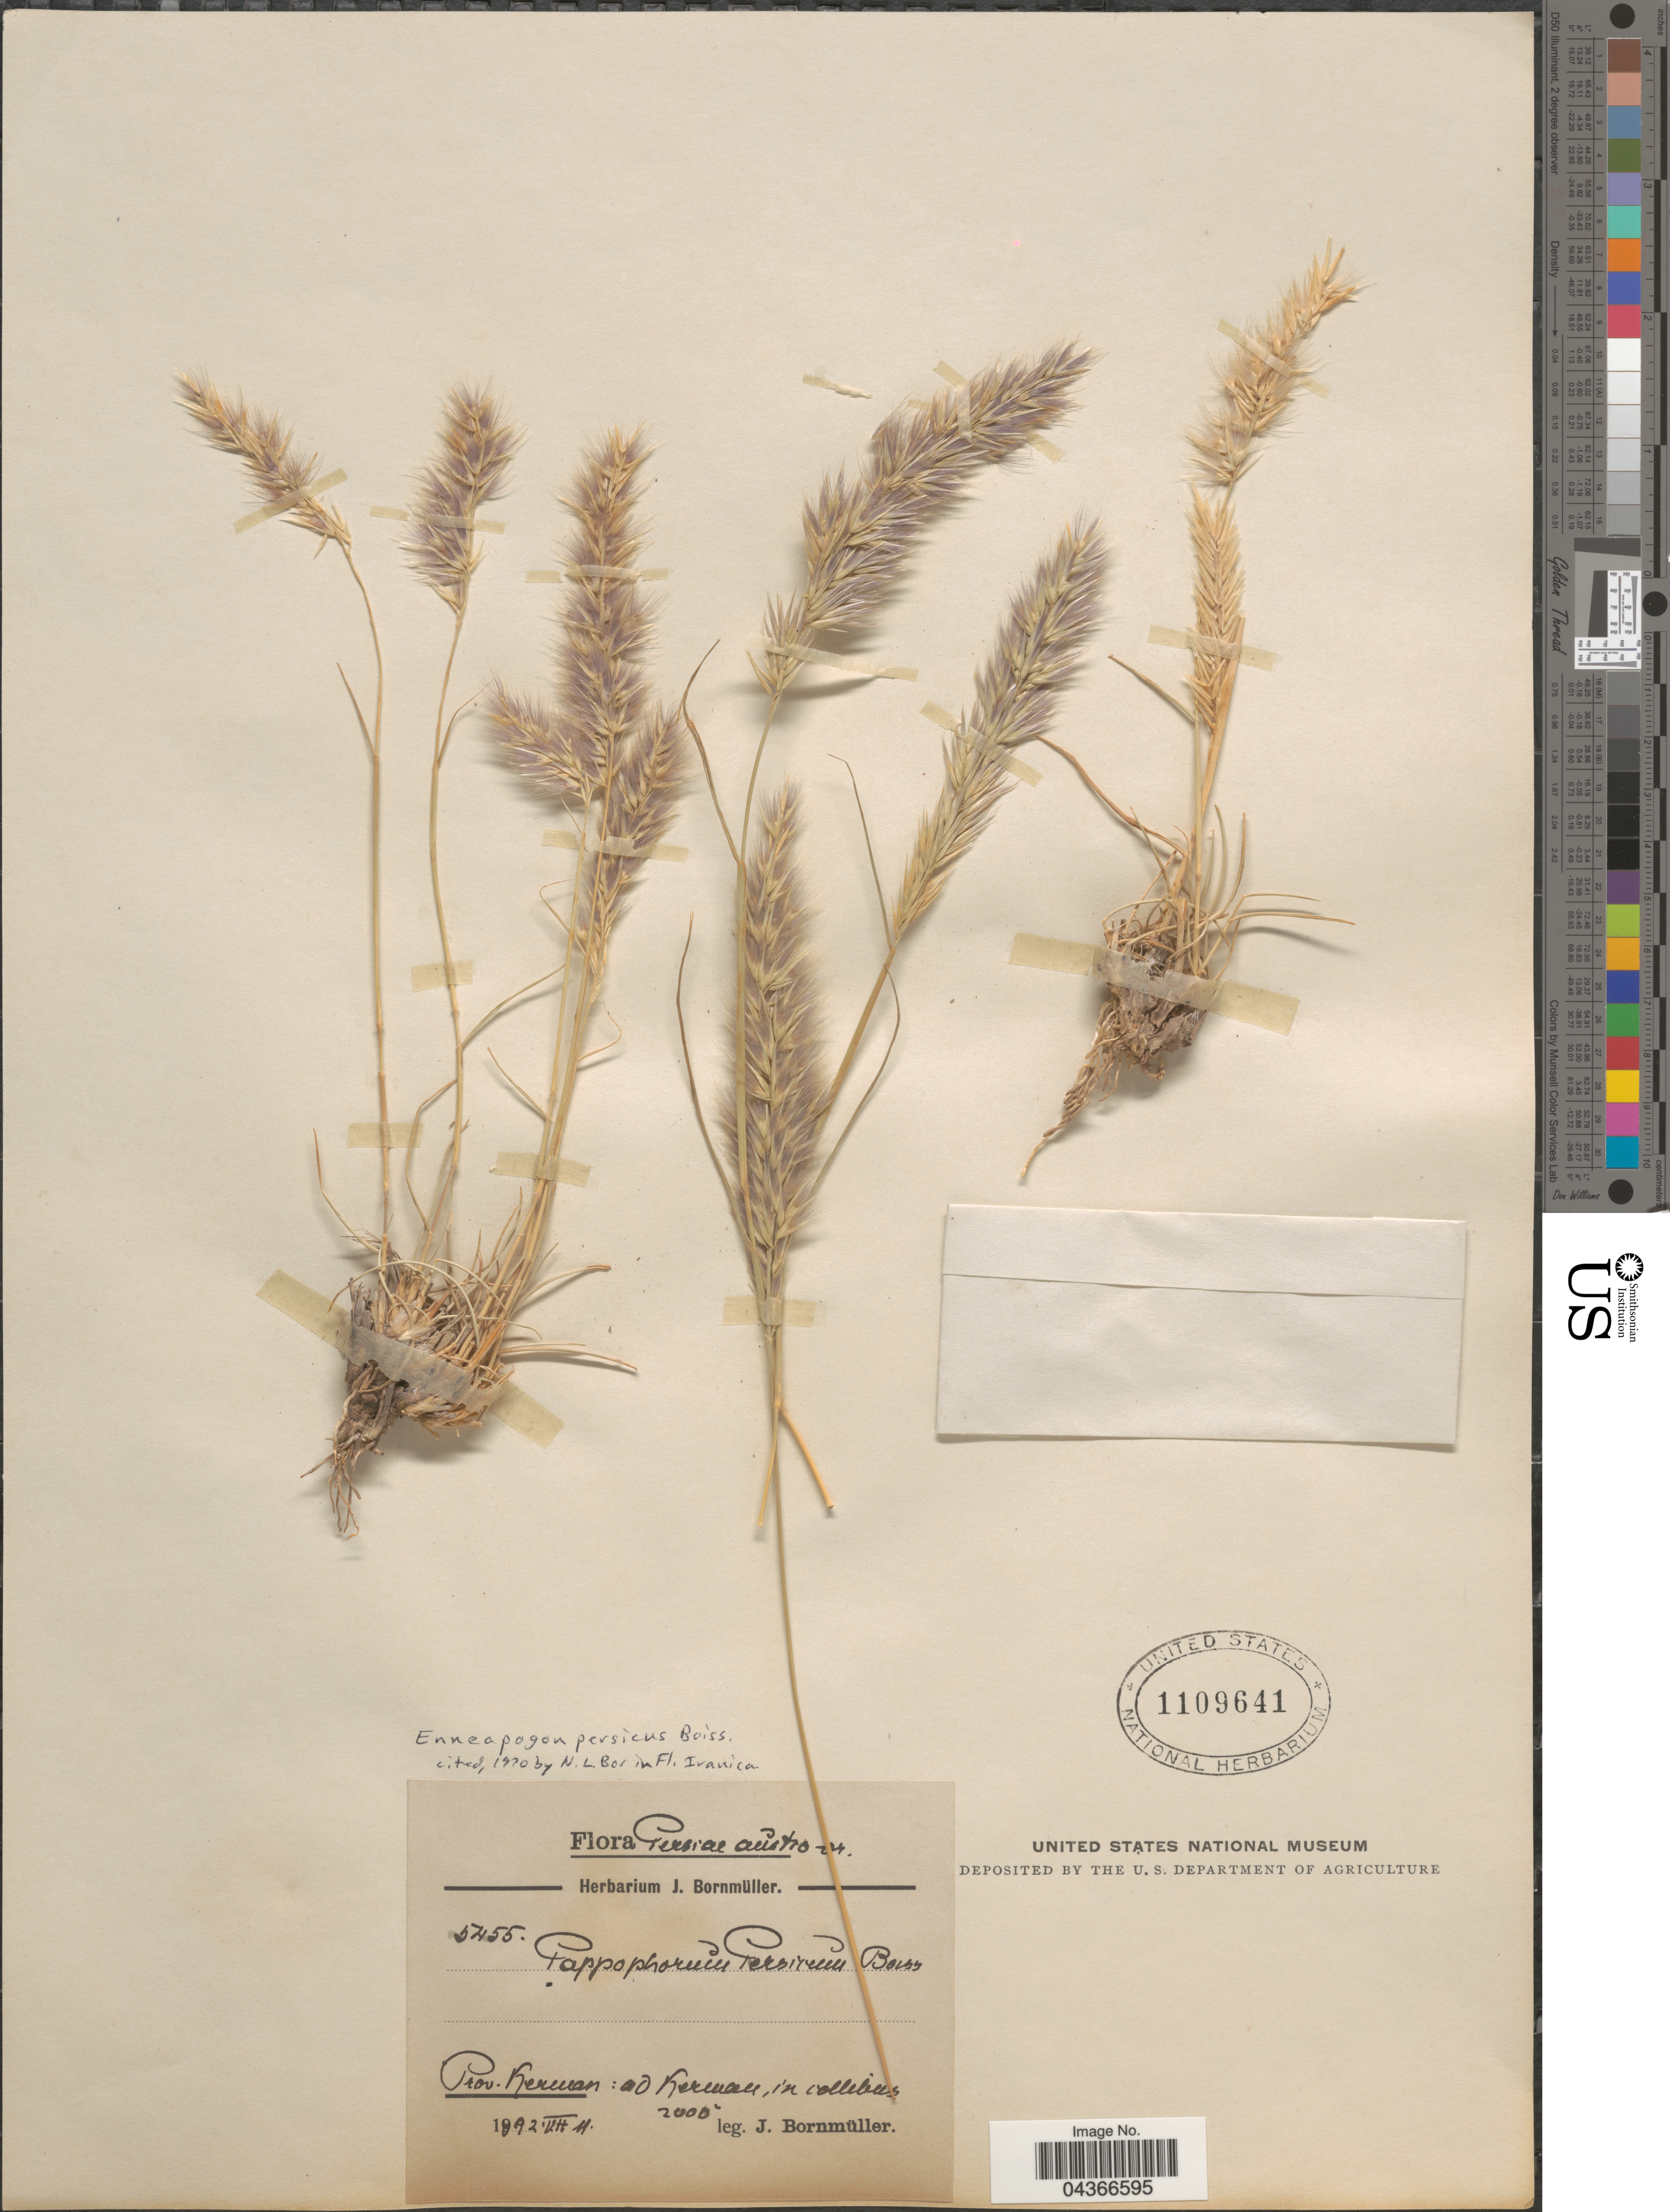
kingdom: Plantae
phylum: Tracheophyta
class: Liliopsida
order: Poales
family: Poaceae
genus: Enneapogon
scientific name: Enneapogon persicus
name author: Boiss.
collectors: J. Bornmüller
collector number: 5455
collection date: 1892-07-11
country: Iran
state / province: Kerman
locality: Persiae austro. Ad Kerman, in collibus.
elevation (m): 610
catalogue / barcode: US 1109641